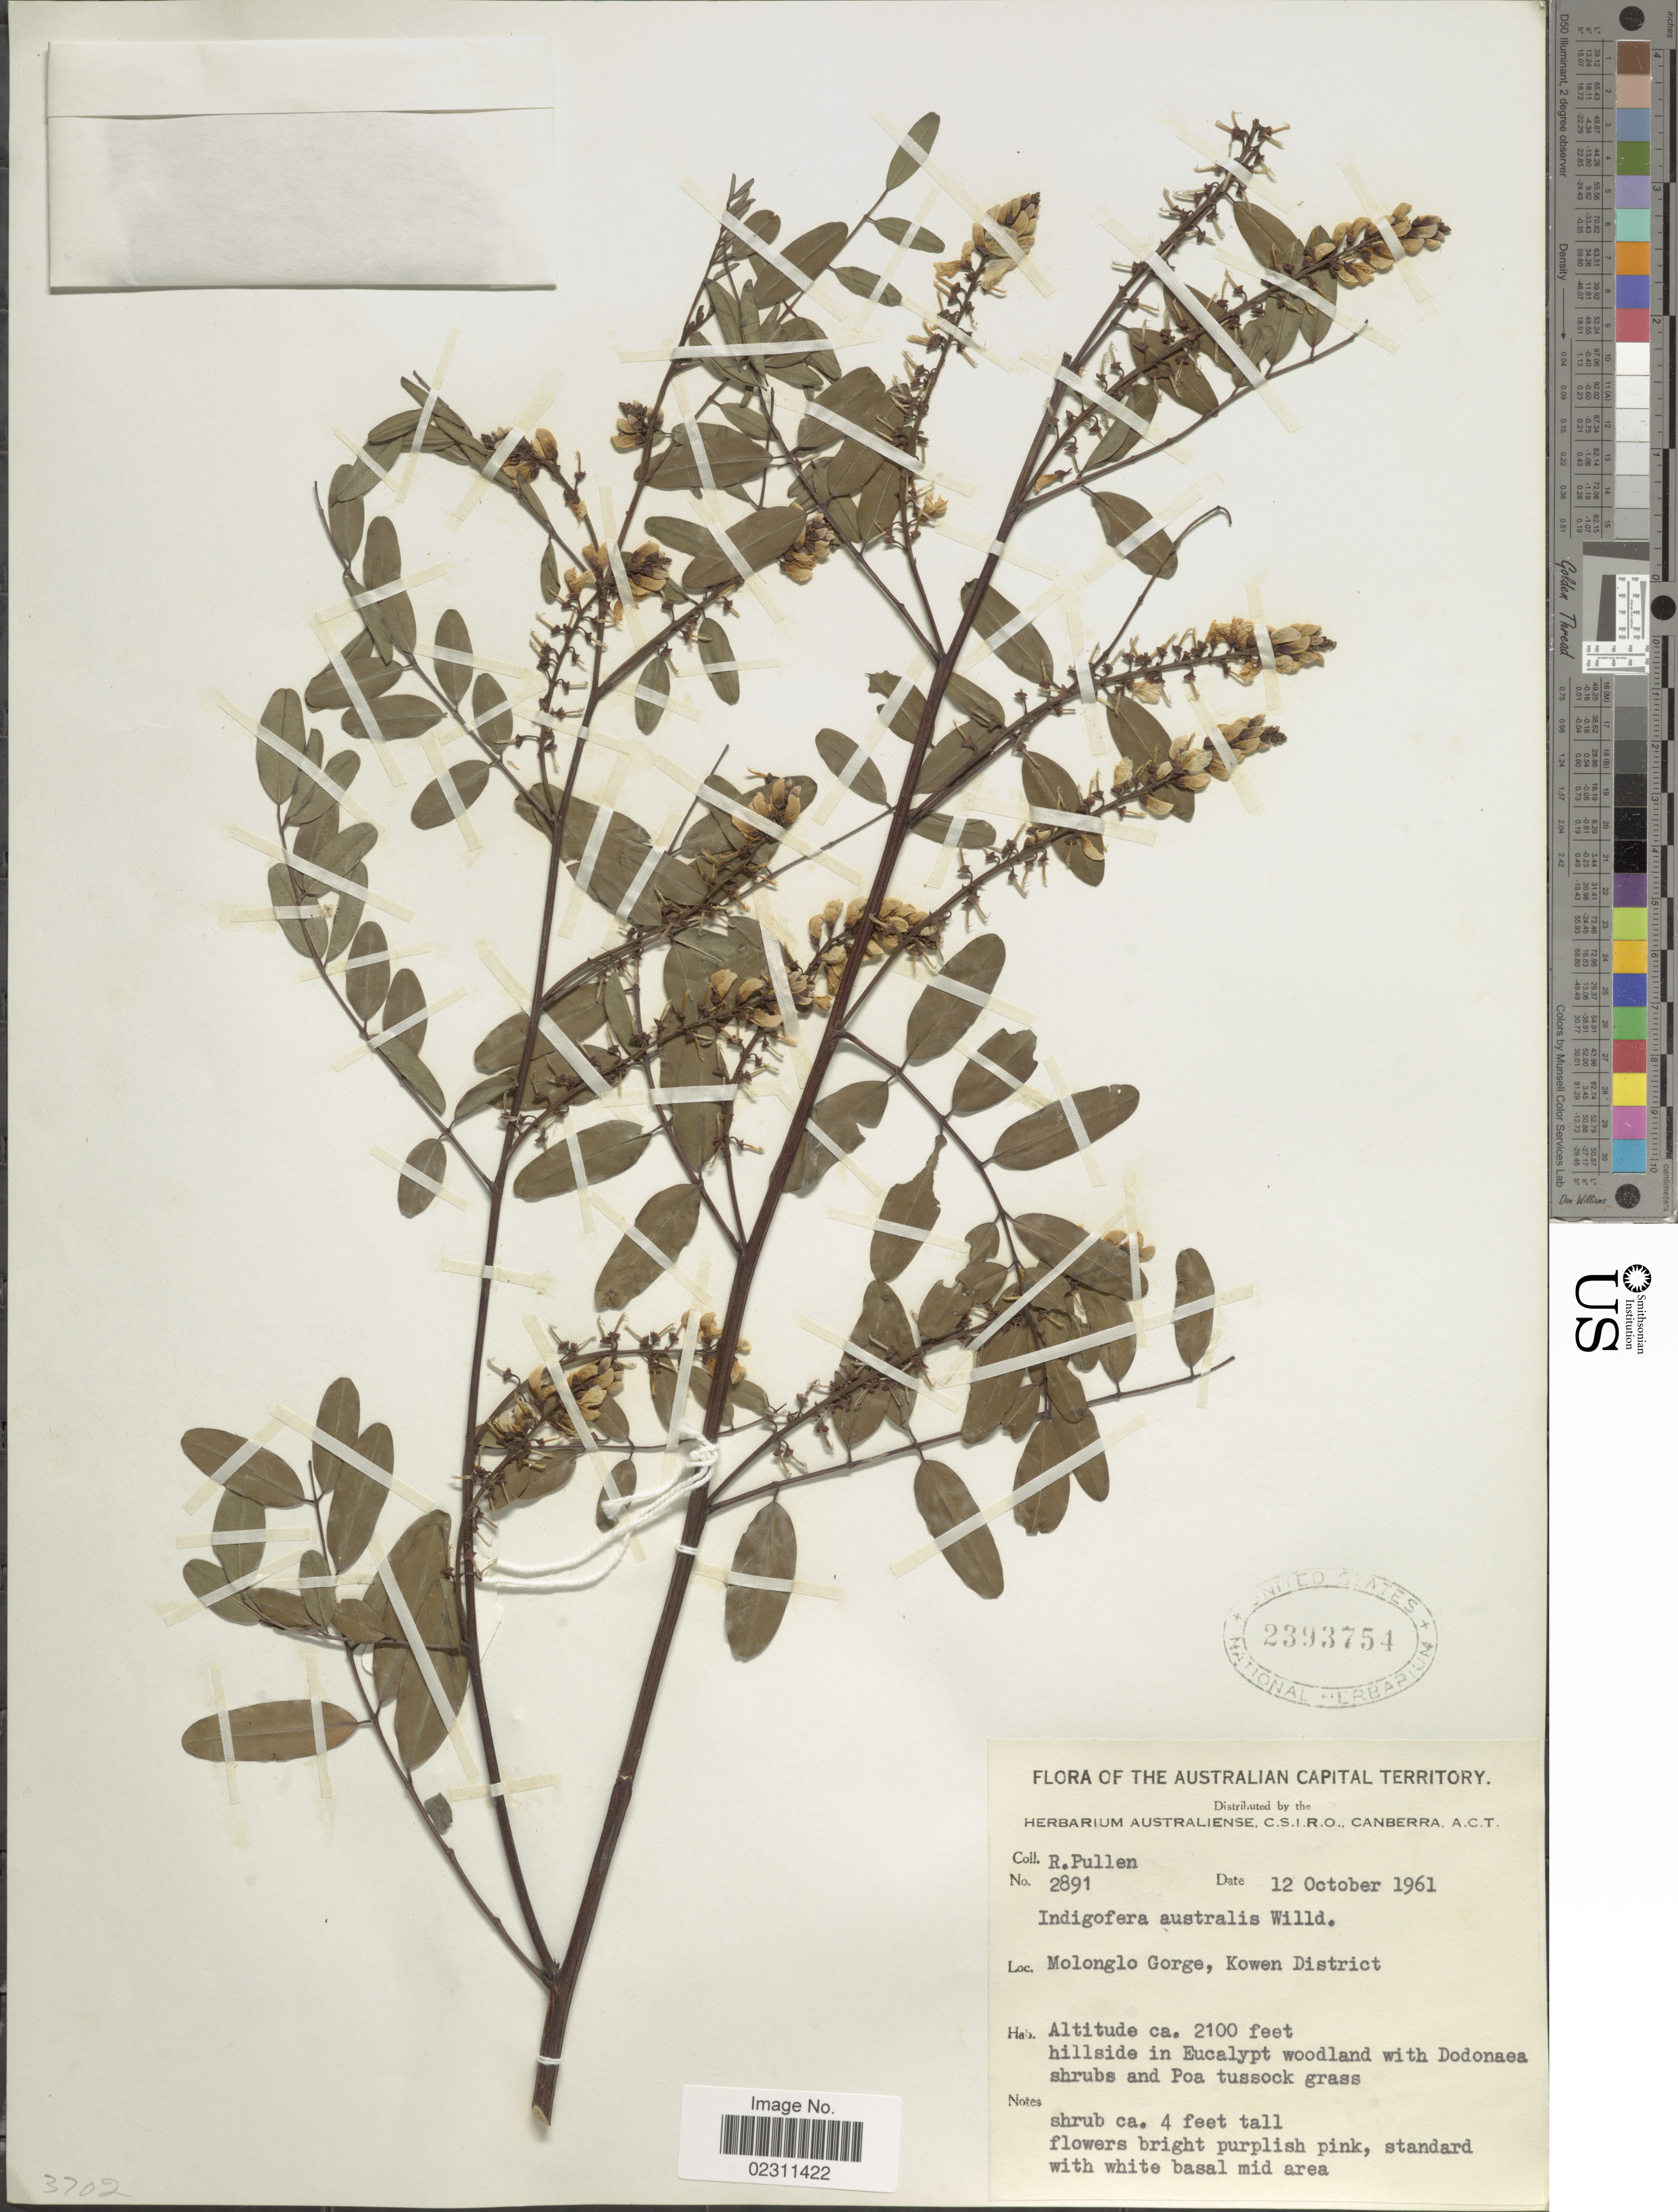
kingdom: Plantae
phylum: Tracheophyta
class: Magnoliopsida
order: Fabales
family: Fabaceae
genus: Indigofera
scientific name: Indigofera australis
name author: Willd.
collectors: R. Pullen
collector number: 2891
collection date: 1961-10-12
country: Australia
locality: Australian Capital Territory. Molonglo Gorge, Kowen District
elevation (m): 640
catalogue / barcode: US 2393754